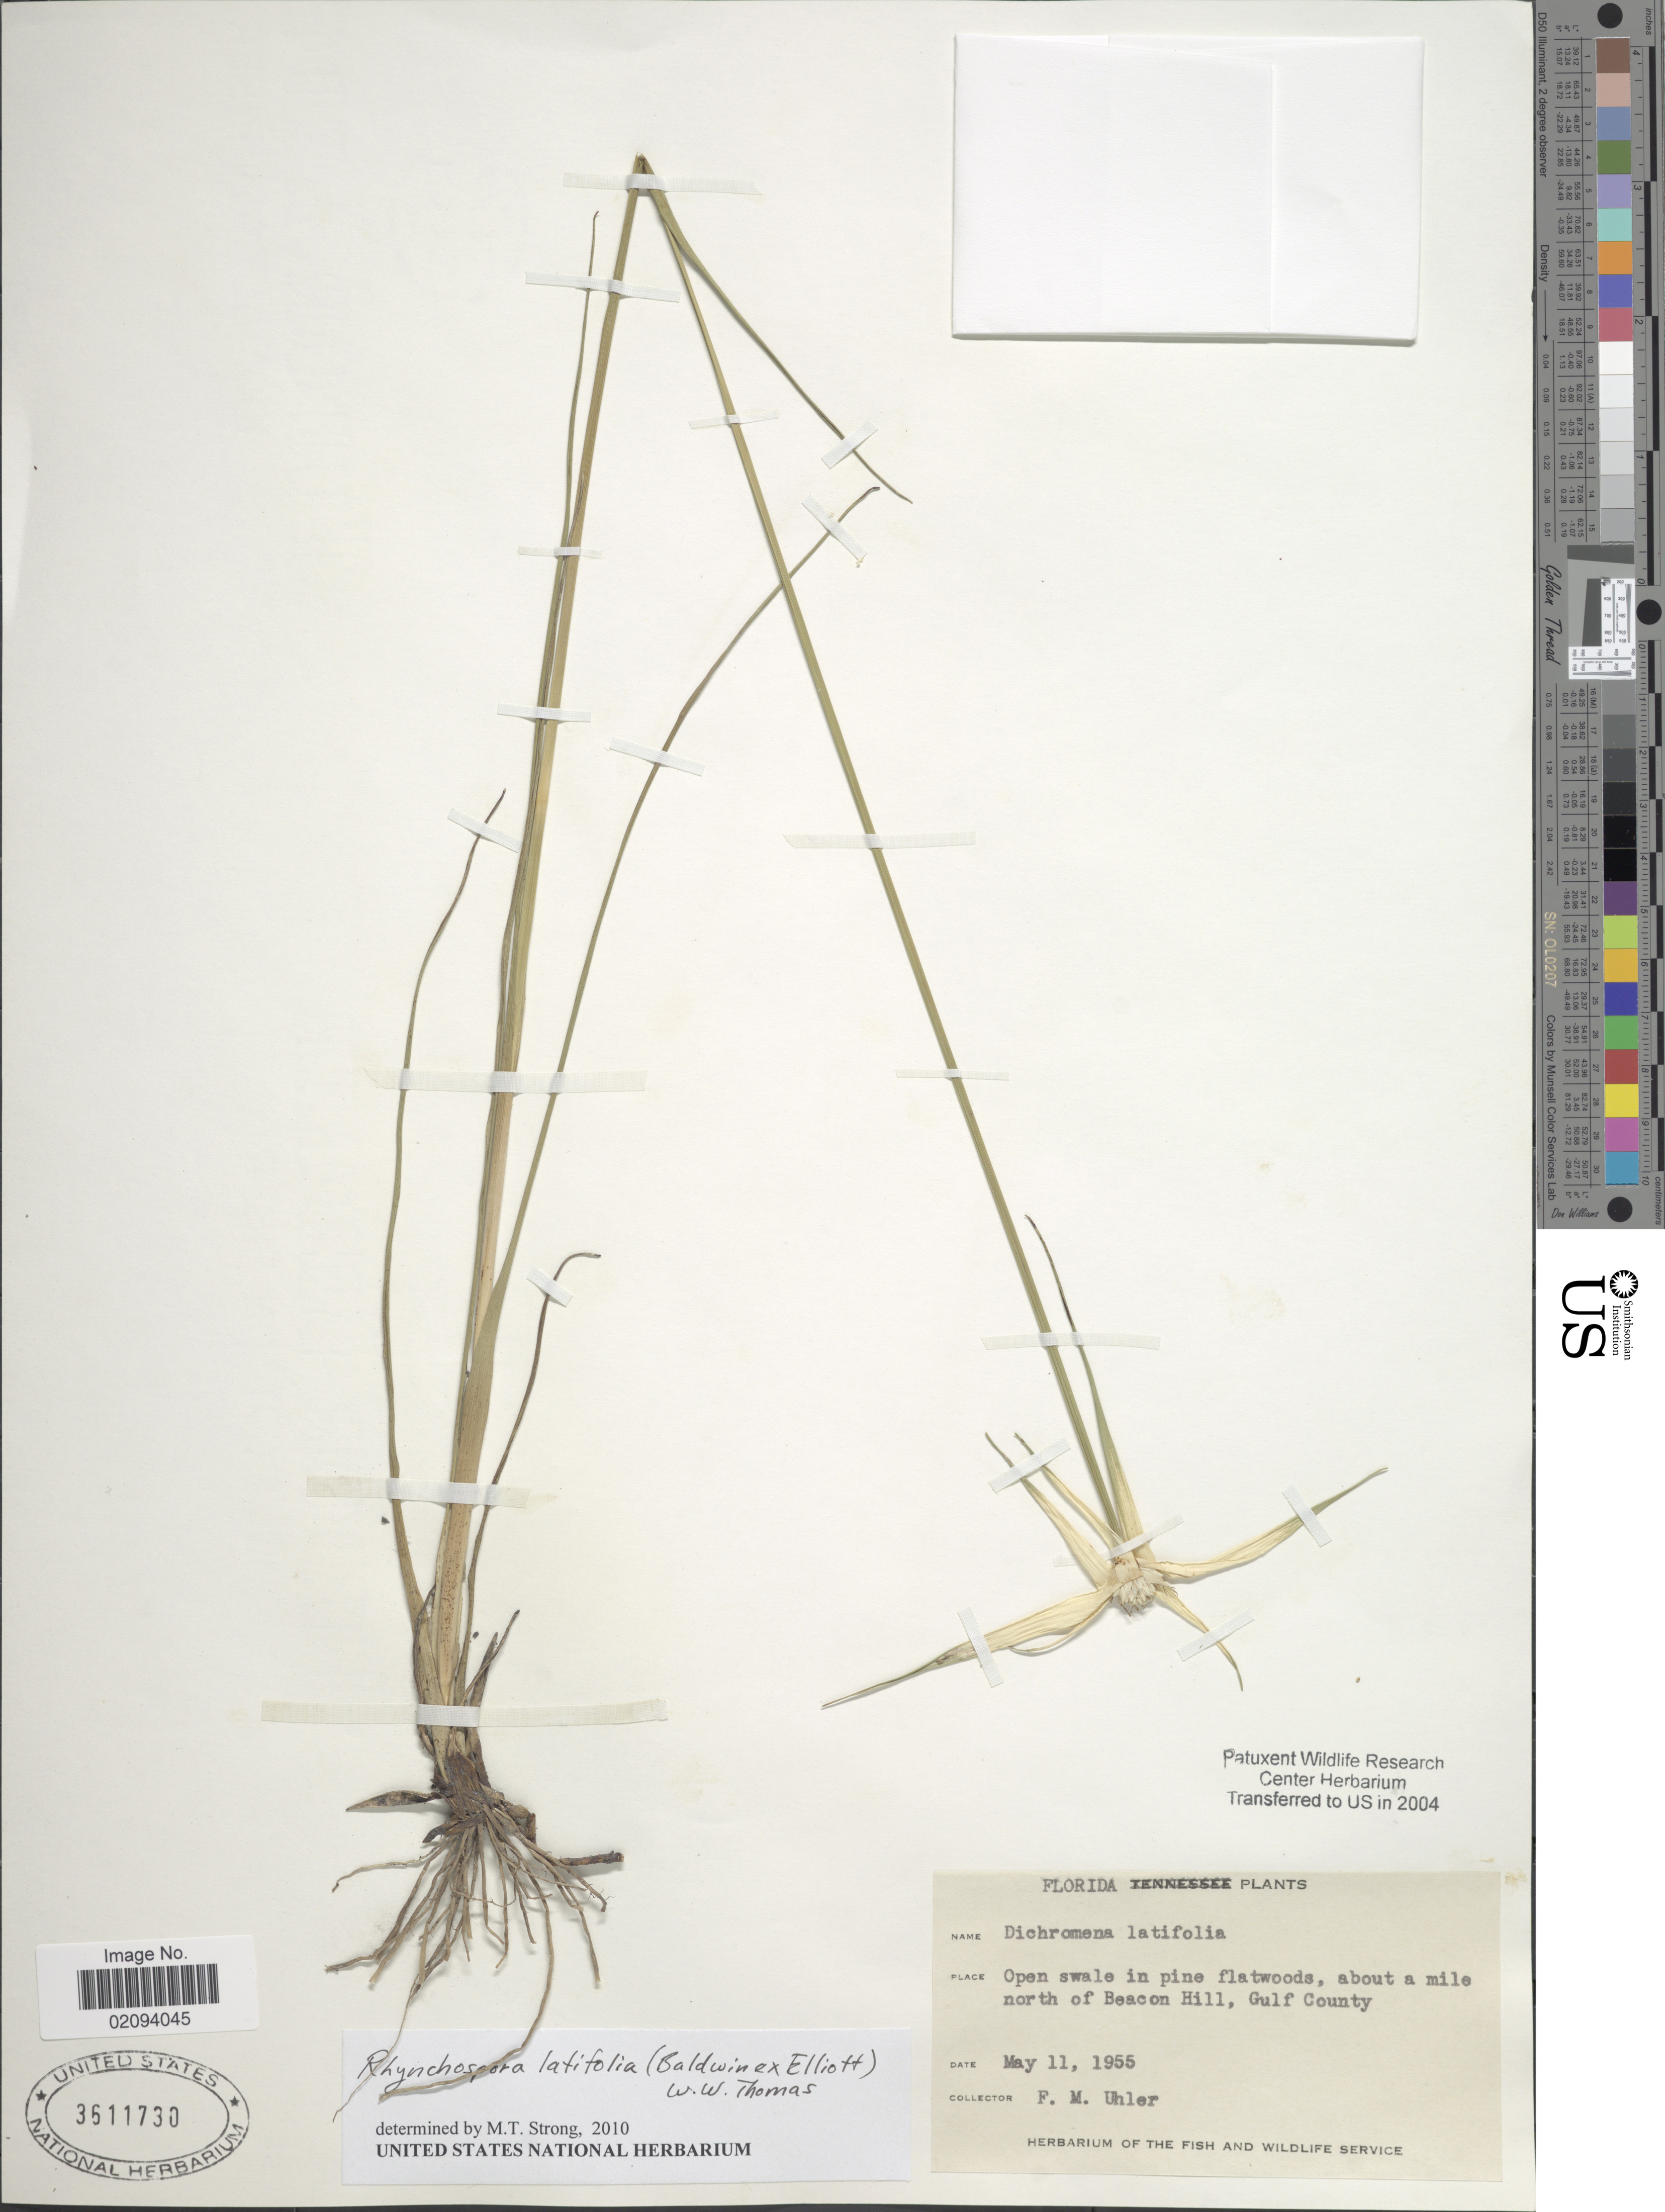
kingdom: Plantae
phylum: Tracheophyta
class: Liliopsida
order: Poales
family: Cyperaceae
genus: Rhynchospora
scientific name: Rhynchospora latifolia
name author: (Baldwin ex Elliott) W.W. Thomas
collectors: F. M. Uhler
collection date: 1955-05-11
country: United States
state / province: Florida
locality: Open swale in pine flatwoods, about a mile north of Beacon Hill, Gulf County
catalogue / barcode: US 3611730